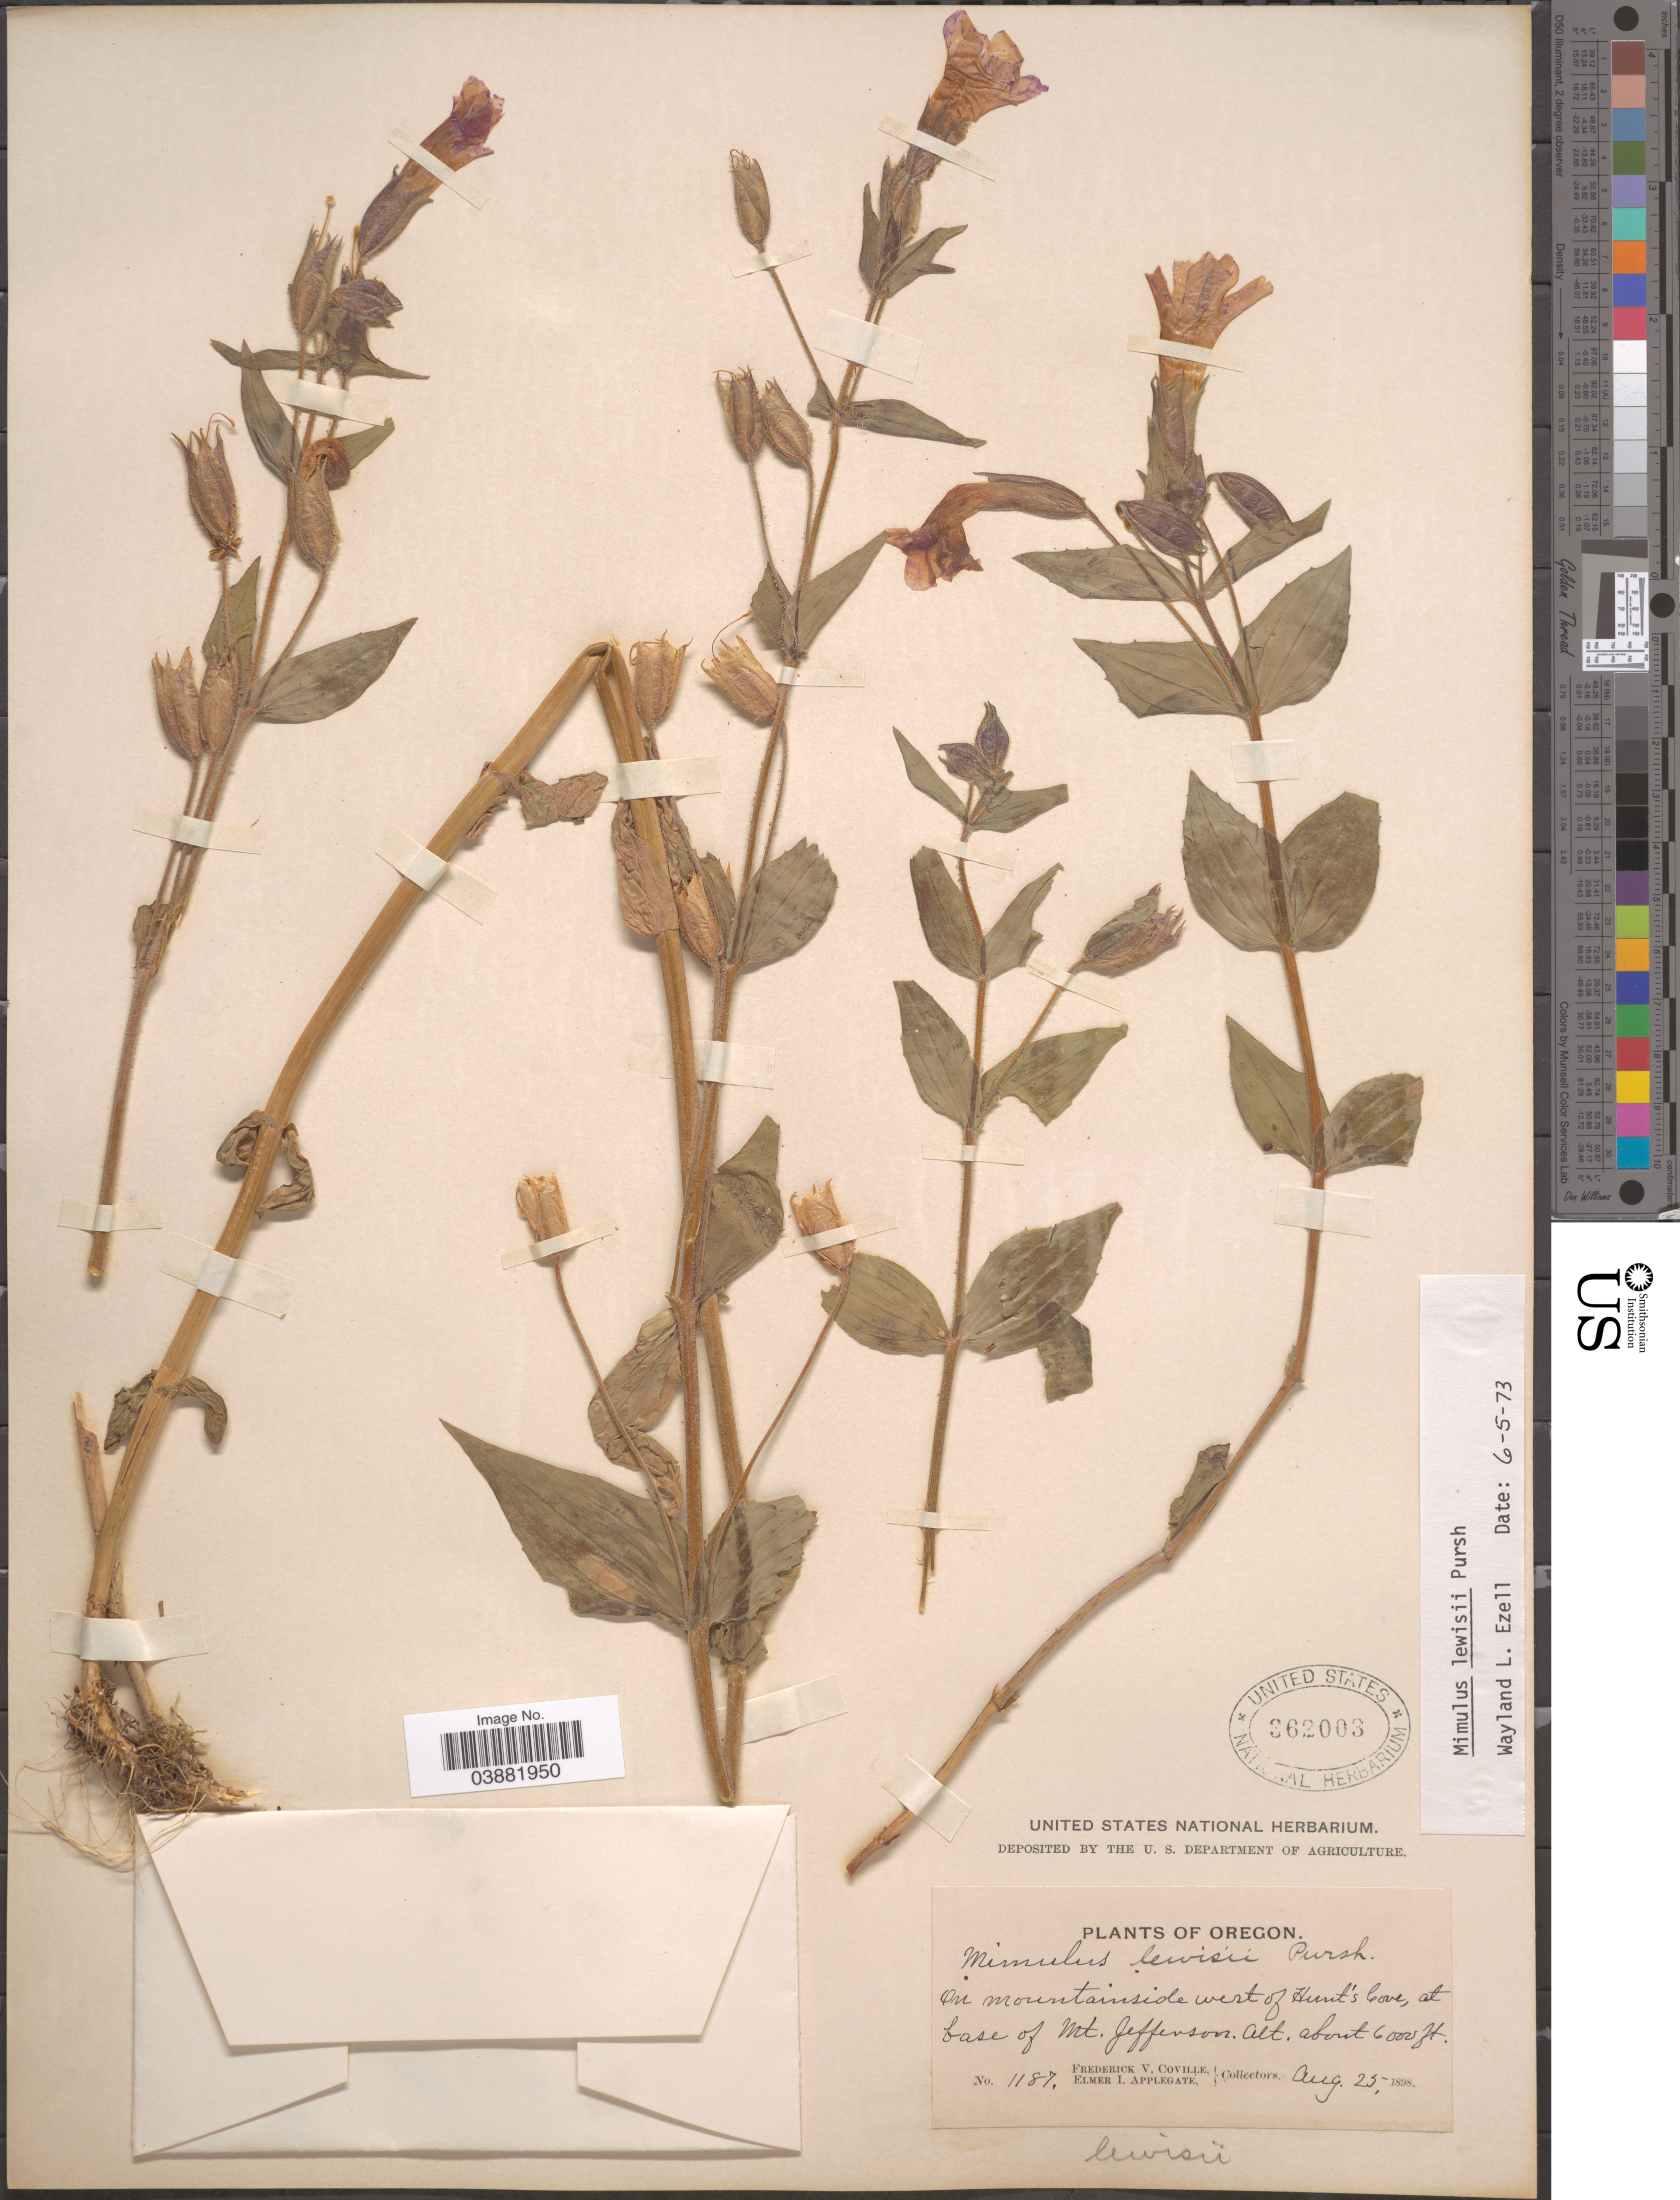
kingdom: Plantae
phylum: Tracheophyta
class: Magnoliopsida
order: Lamiales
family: Phrymaceae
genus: Mimulus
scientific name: Mimulus lewisii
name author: Pursh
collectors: F. V. Coville & E. I. Applegate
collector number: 1187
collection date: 1898-08-25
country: United States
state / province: Oregon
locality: On mountainside west of Hunt's Cove, at base of Mt. Jefferson.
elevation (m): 1829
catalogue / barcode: US 362003